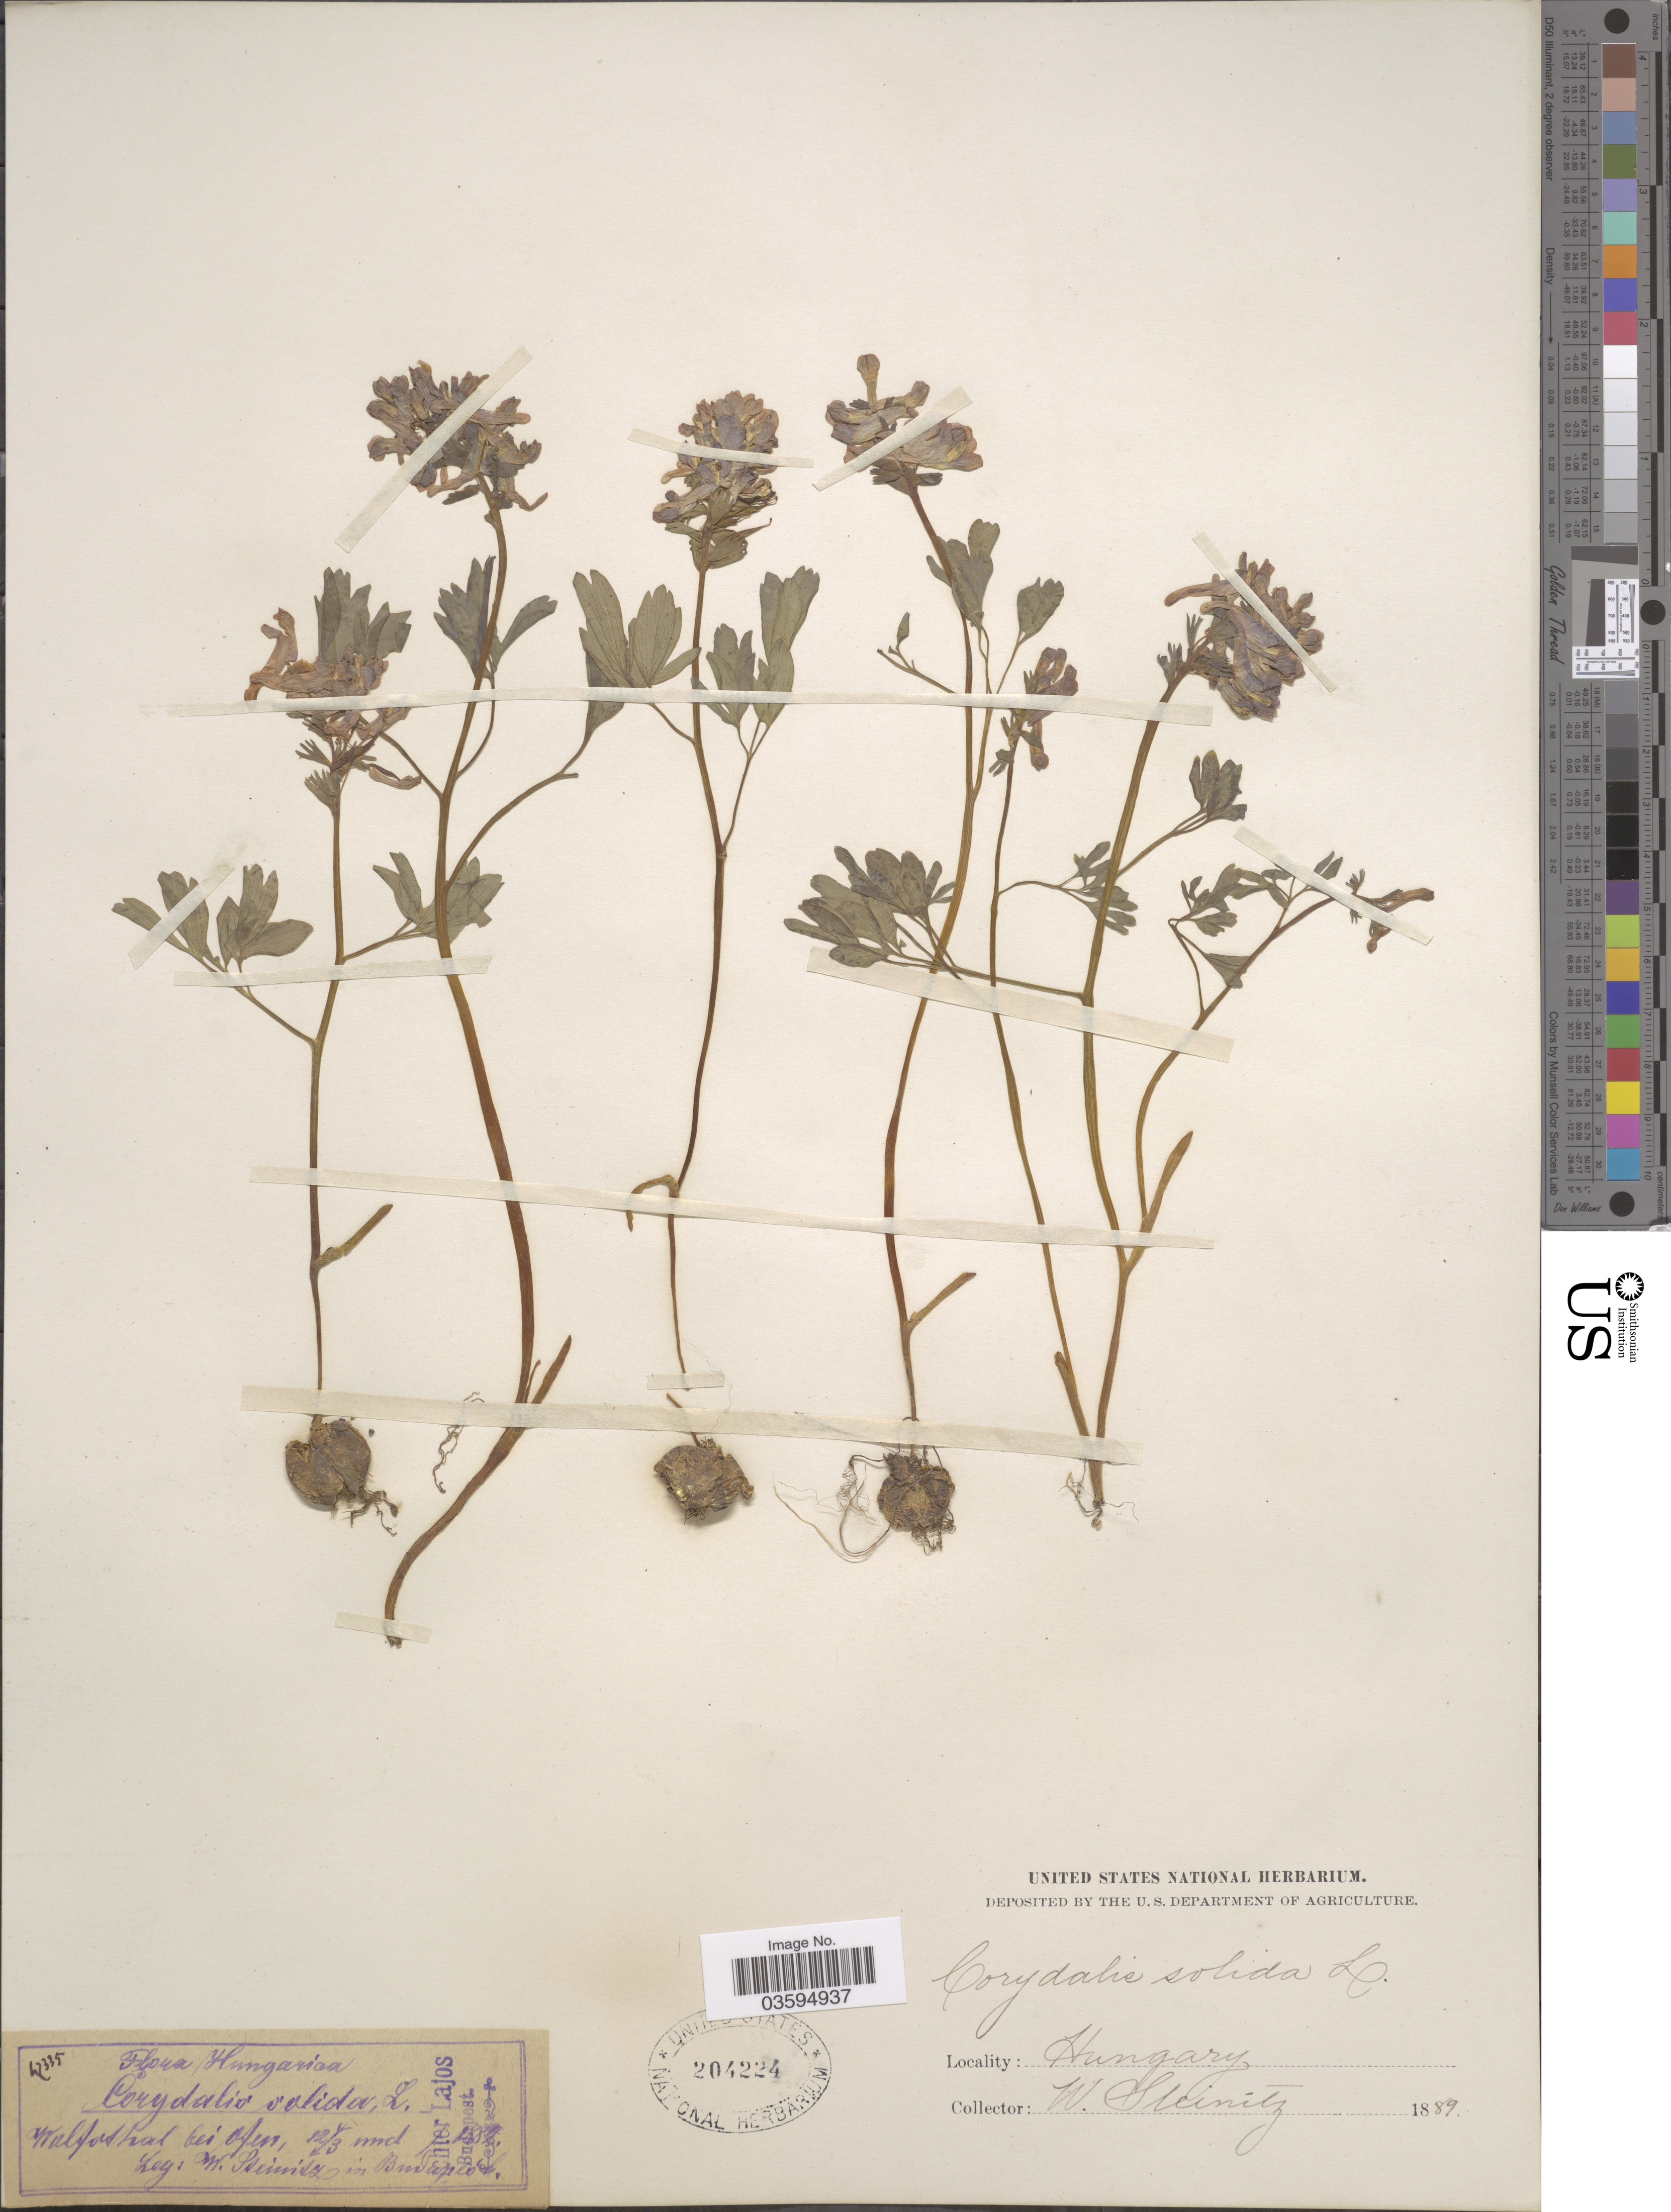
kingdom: Plantae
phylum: Tracheophyta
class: Magnoliopsida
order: Ranunculales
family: Papaveraceae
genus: Corydalis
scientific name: Corydalis solida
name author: (L.) Clairv.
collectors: W. Steinitz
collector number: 47335*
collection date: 1889-03-12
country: Hungary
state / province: Budapest, Capital District of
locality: Wolfsthal bei Ofen. Budapest.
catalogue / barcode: US 204224